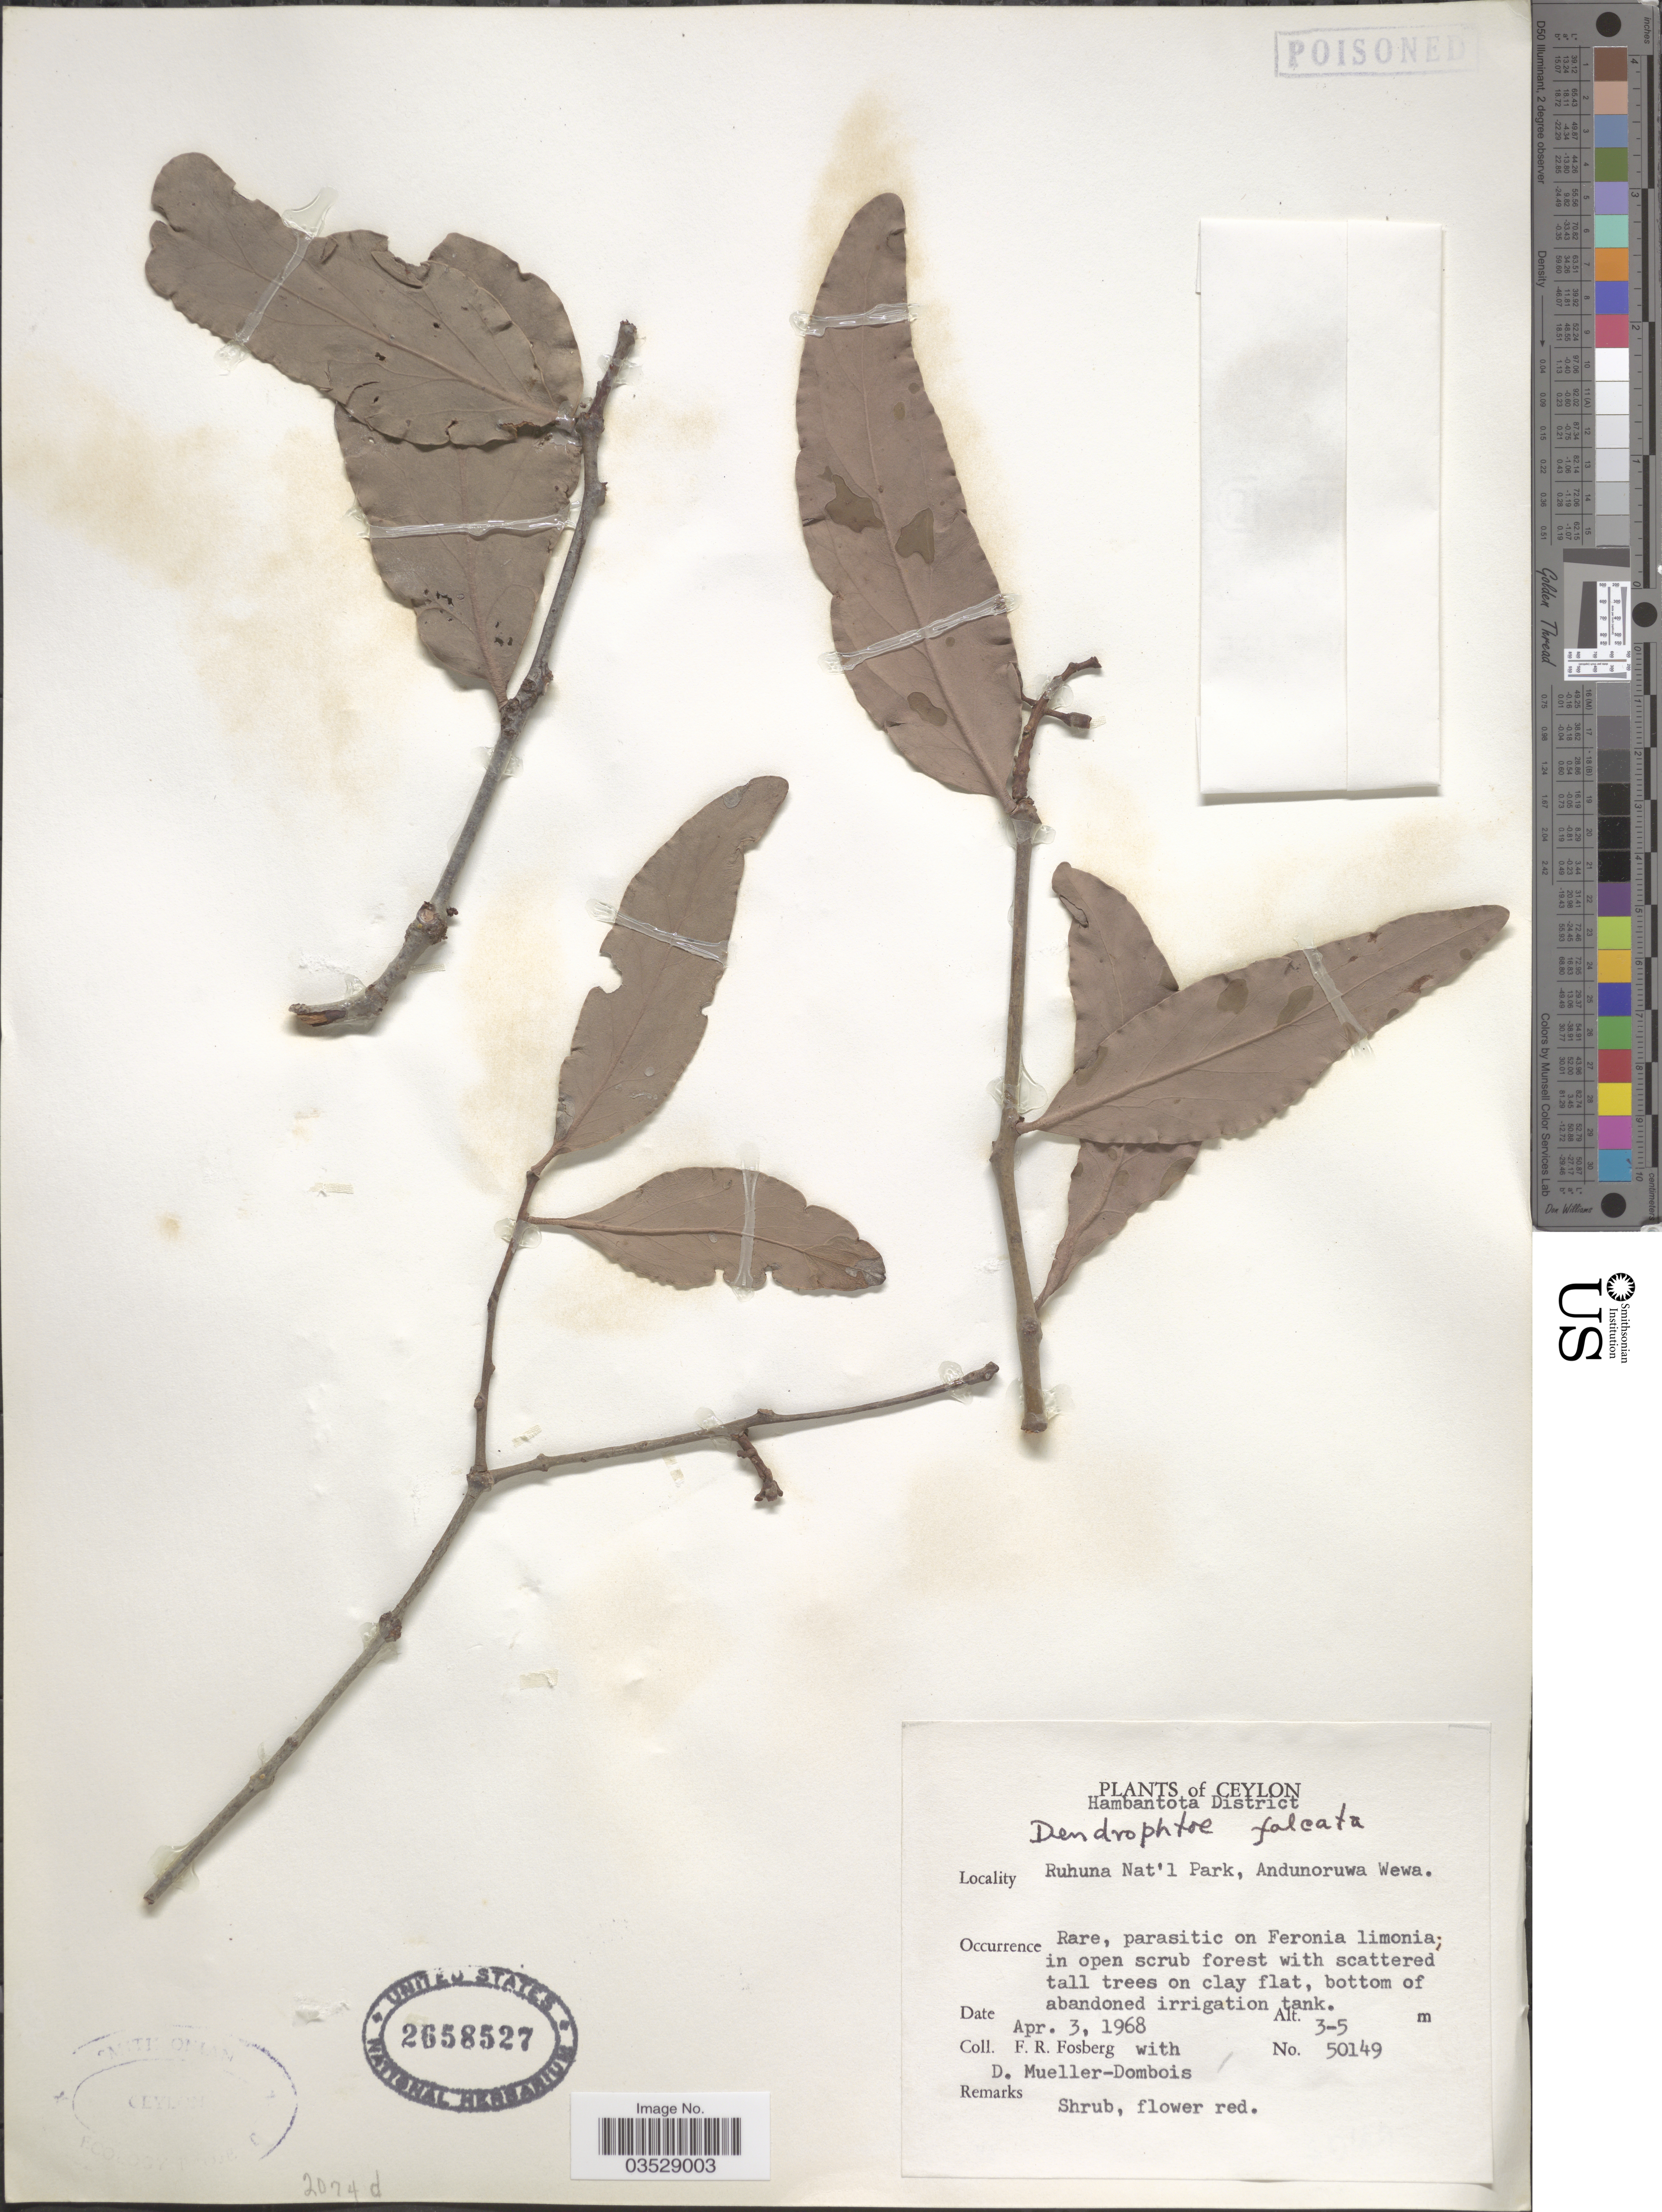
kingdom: Plantae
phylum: Tracheophyta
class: Magnoliopsida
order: Santalales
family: Loranthaceae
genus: Dendrophthoe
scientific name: Dendrophthoe falcata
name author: (L. f.) Ettingsh.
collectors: F. R. Fosberg & D. Mueller-Dombois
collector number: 50149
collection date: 1968-04-03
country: Sri Lanka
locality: Ceylon. Hambantota District. Ruhuna Nat'l Park, Andunoruwa Wewa.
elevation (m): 3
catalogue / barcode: US 2658527